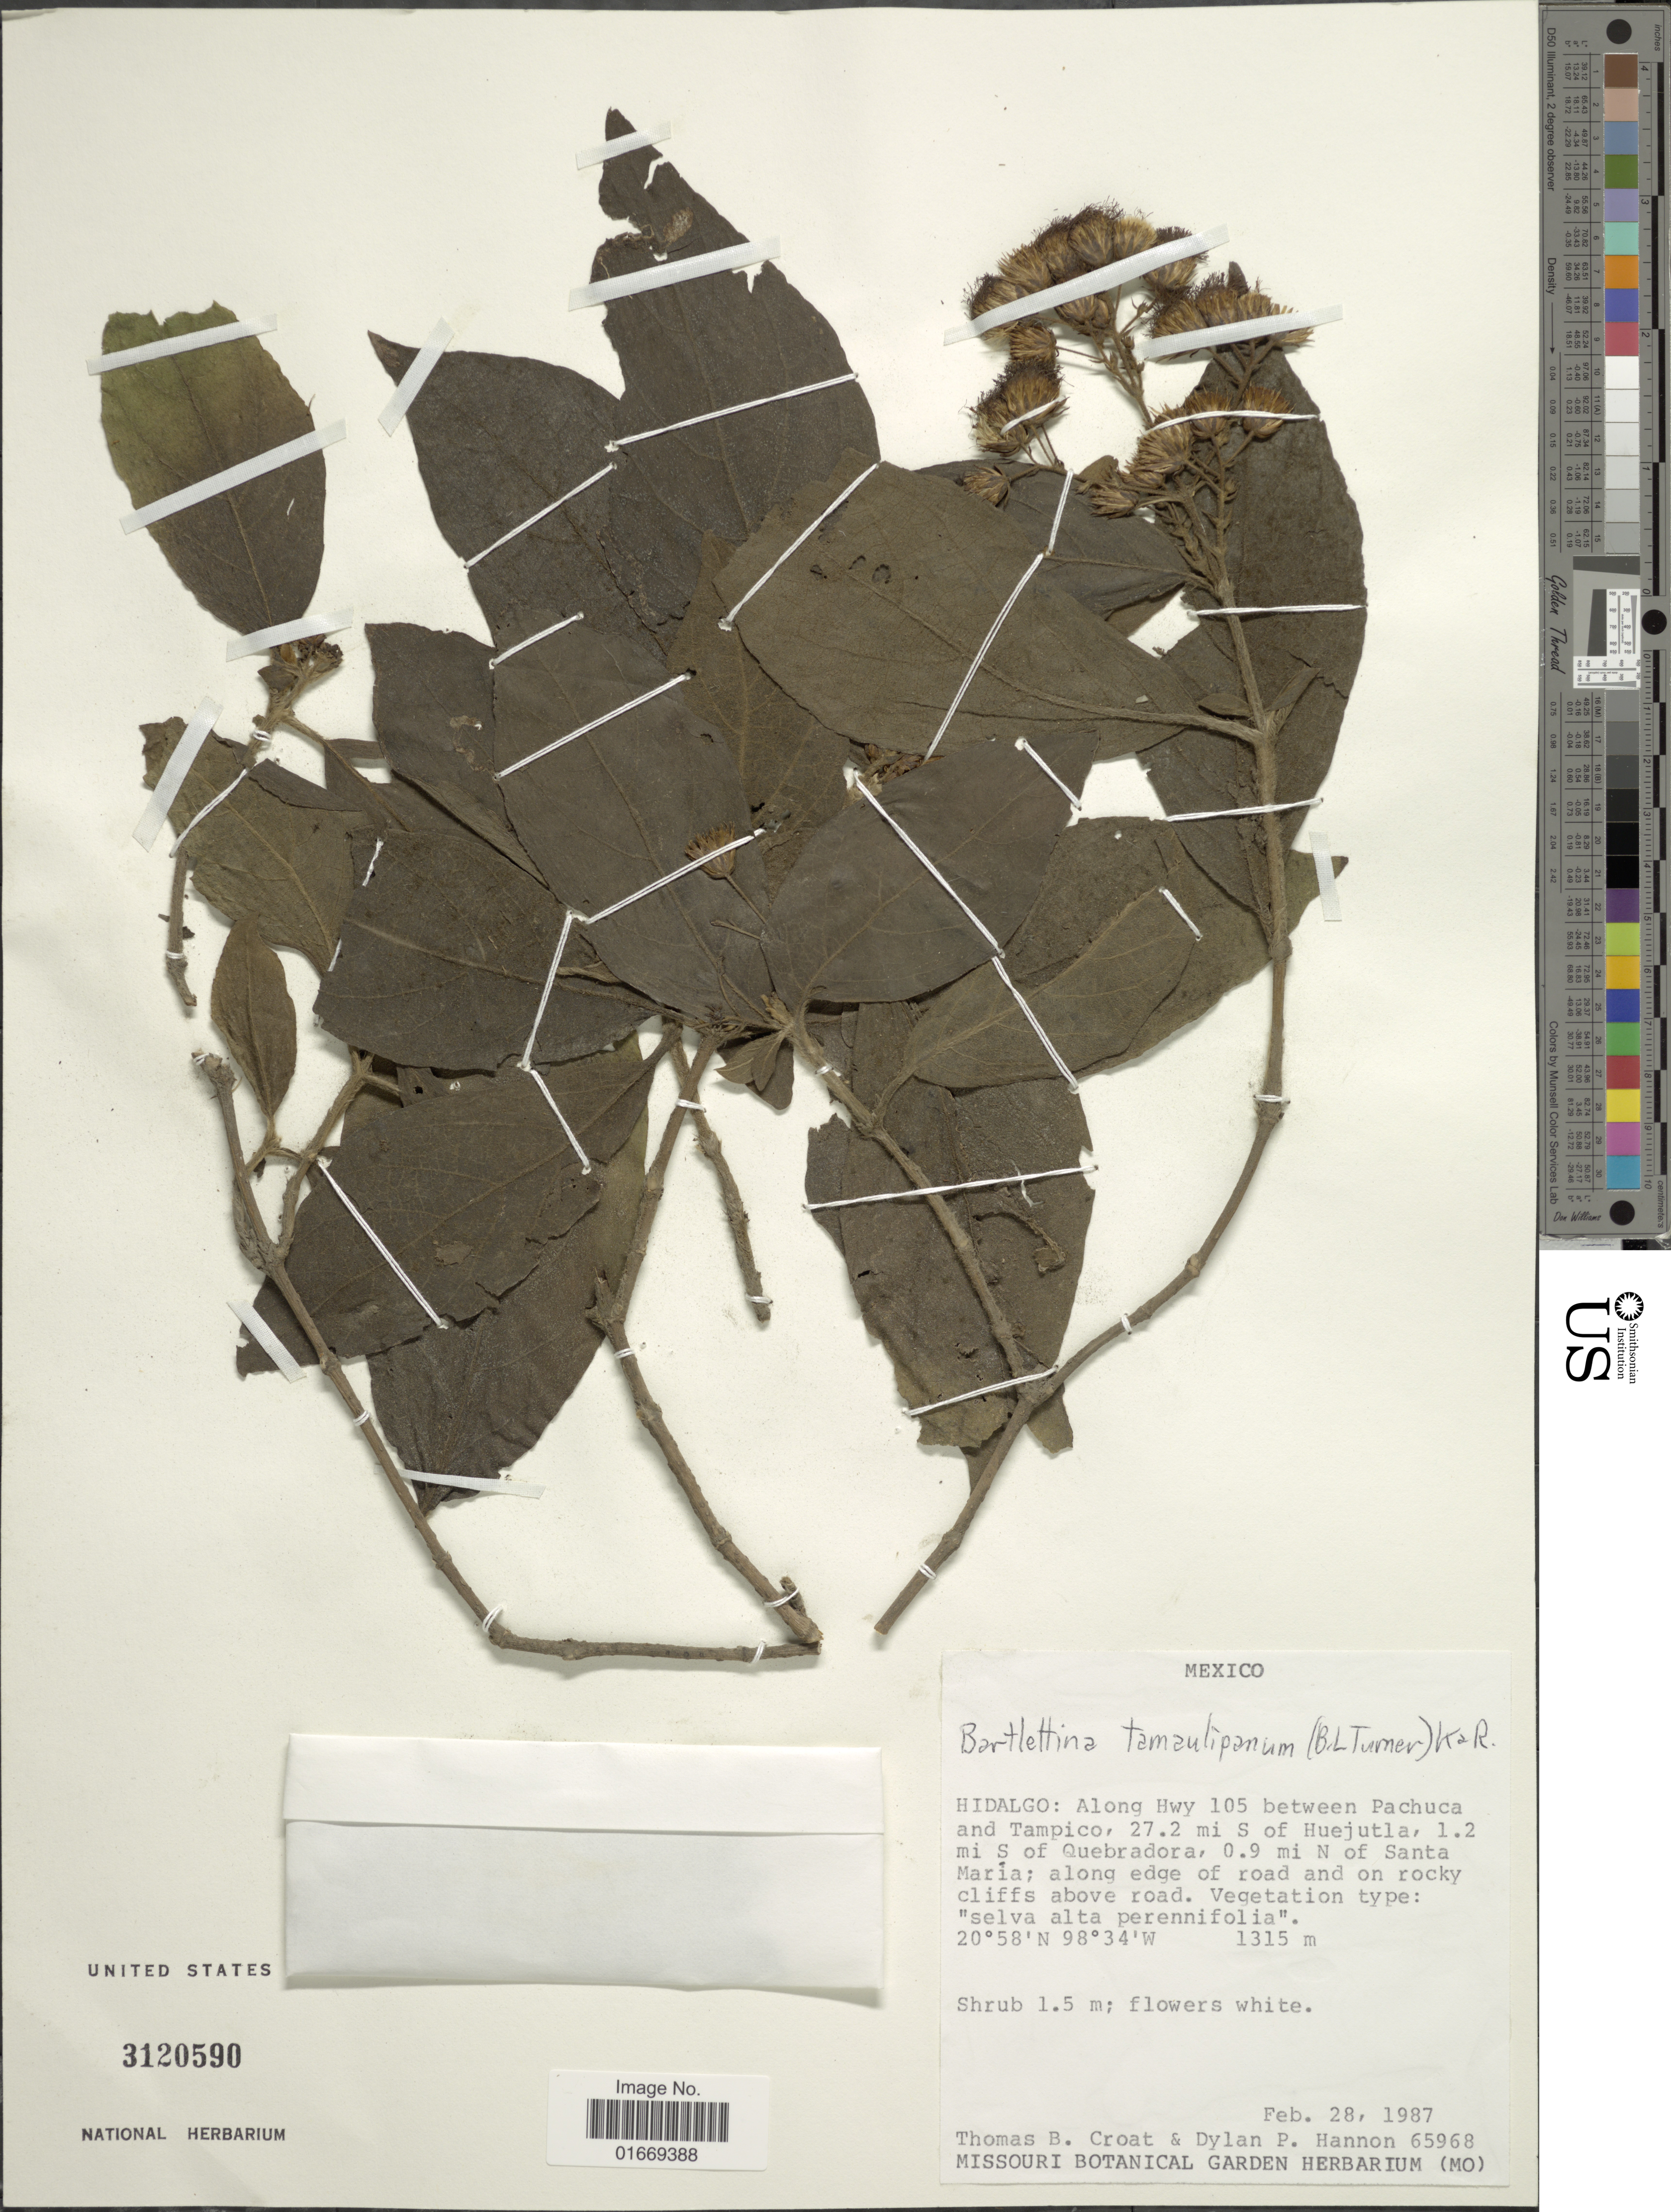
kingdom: Plantae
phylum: Tracheophyta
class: Magnoliopsida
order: Asterales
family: Asteraceae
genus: Bartlettina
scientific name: Bartlettina tamaulipana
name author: R.M. King & H. Rob.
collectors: T. B. Croat & D. Hannon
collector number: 65968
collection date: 1987-02-28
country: Mexico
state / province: Hidalgo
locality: Along Hwy 105 between Pachuca and Tampico, 27.2 mi S of Huejutla, 1.2 mi S of Quebradora, 0.9 mi N of Santa María; along edge of road and on rocky cliffs above road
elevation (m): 1315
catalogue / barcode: US 3120590